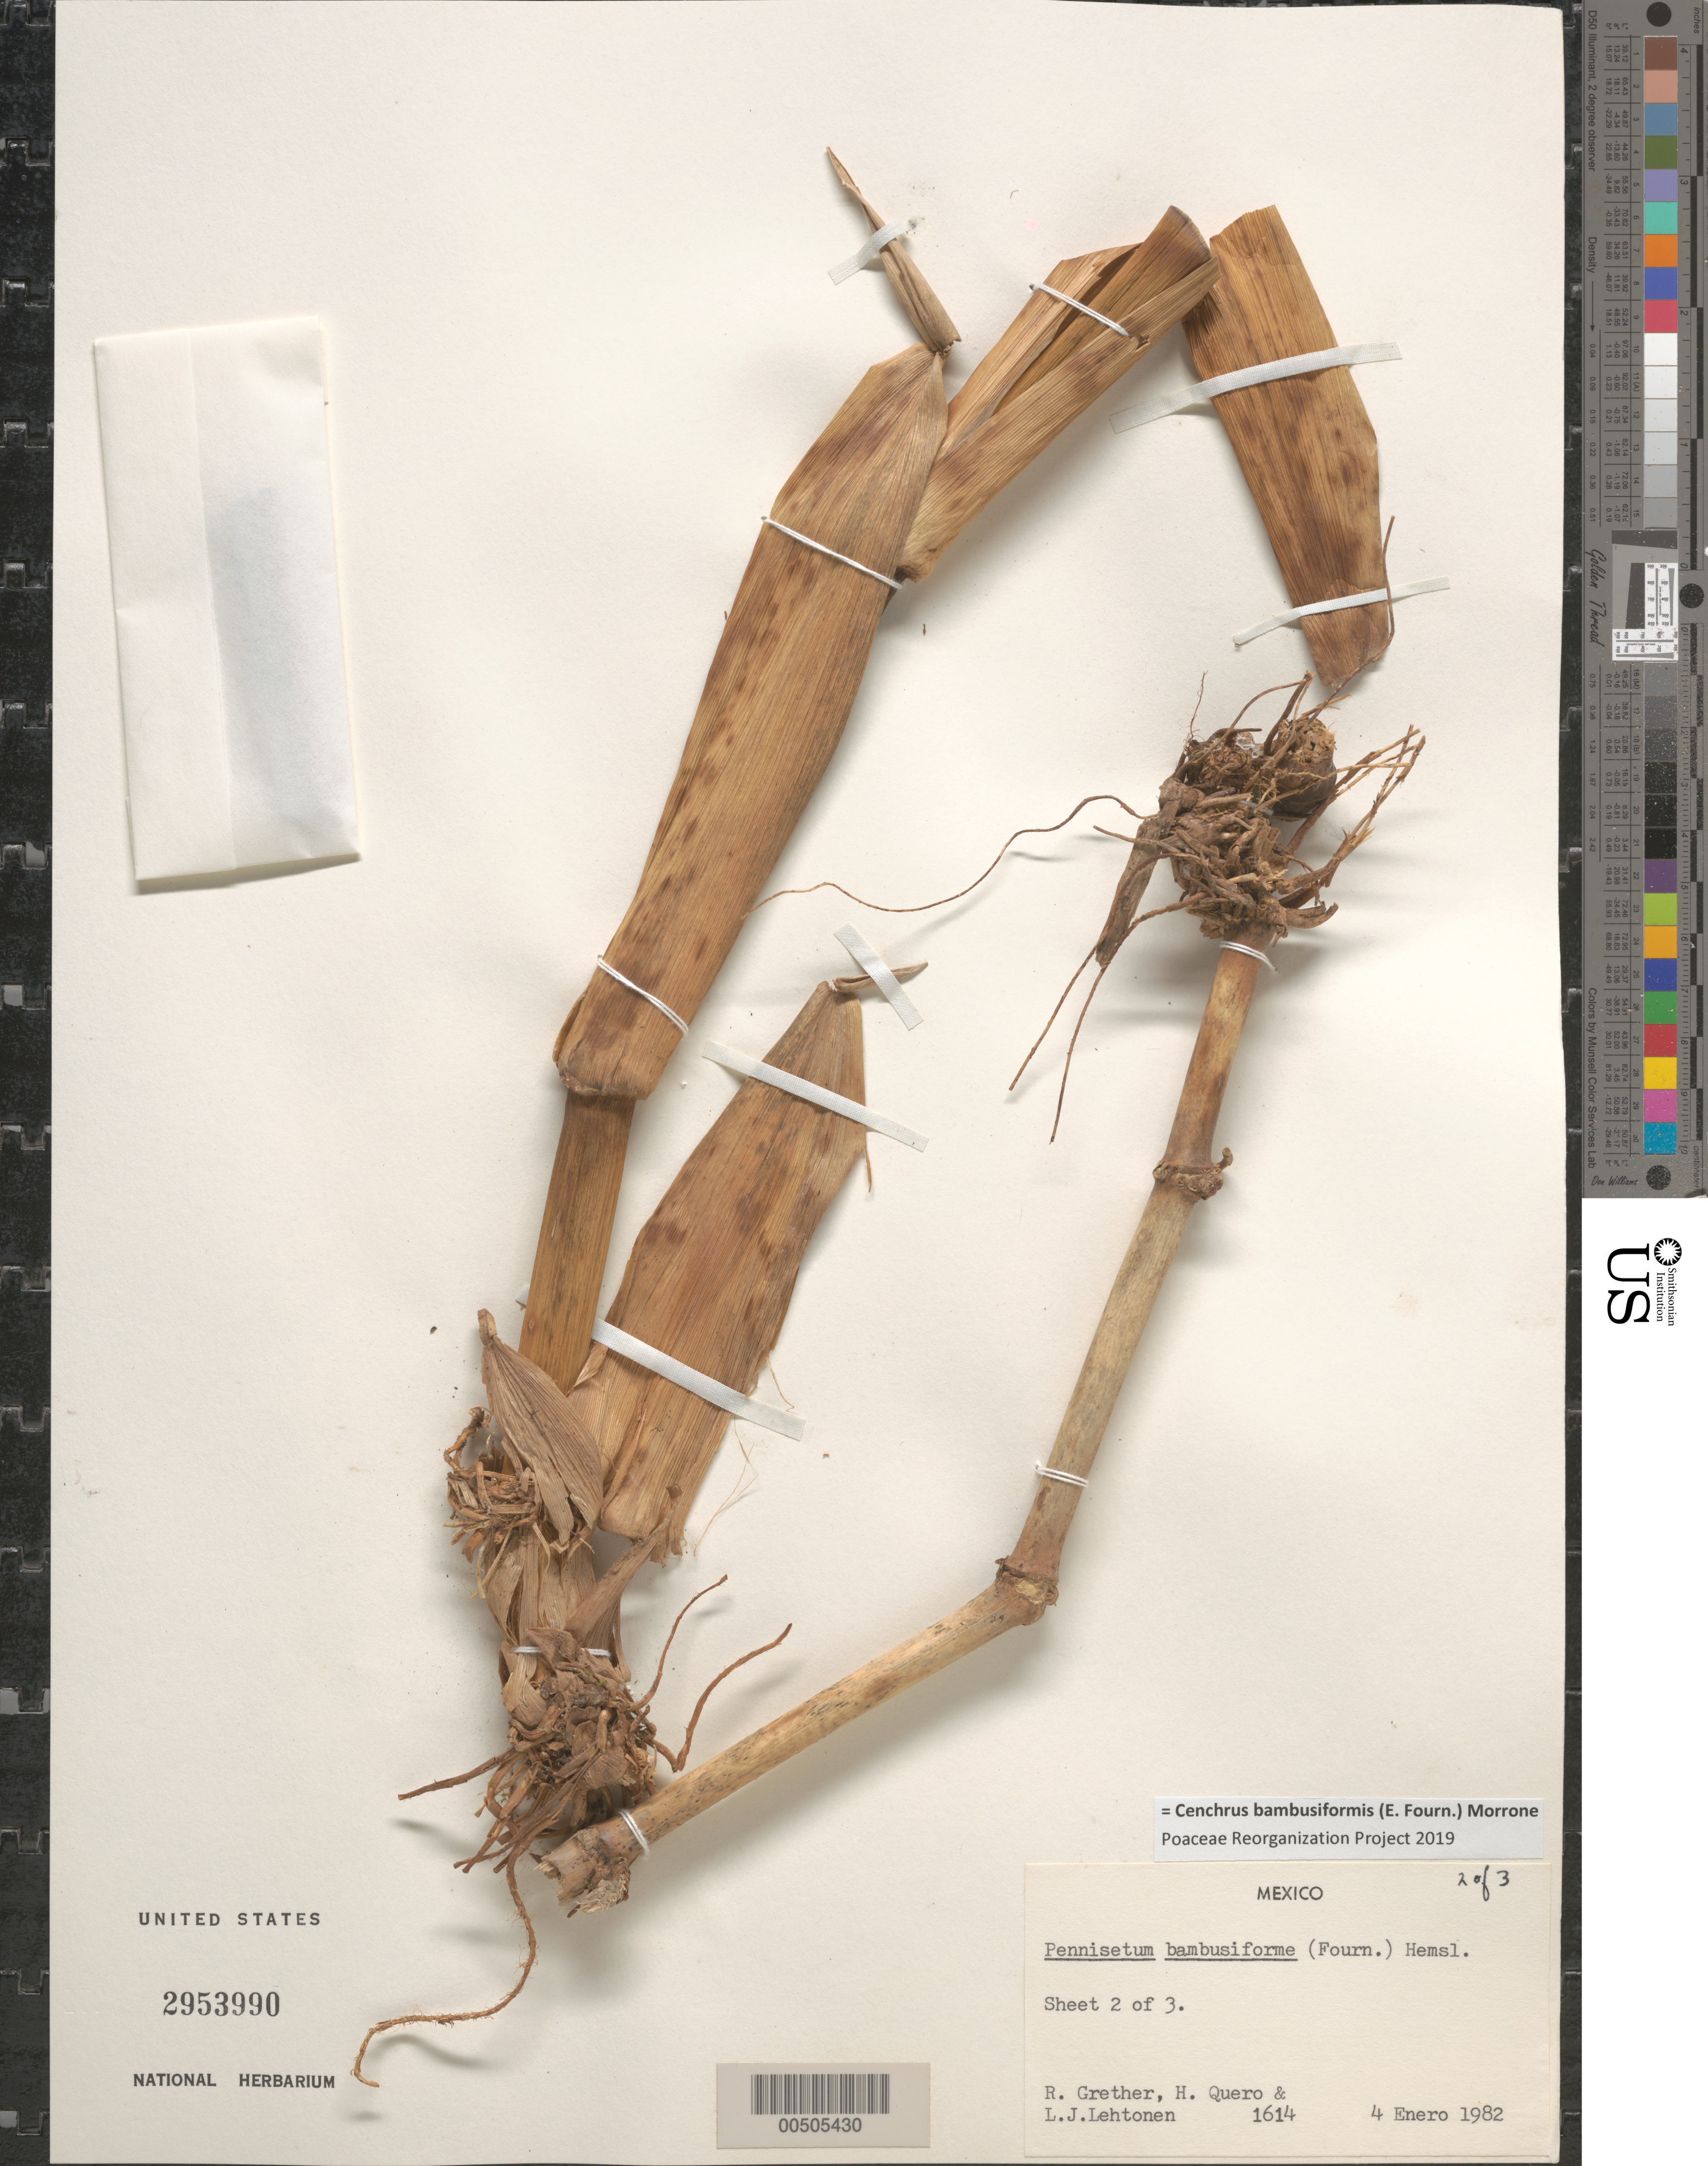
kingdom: Plantae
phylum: Tracheophyta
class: Liliopsida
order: Poales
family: Poaceae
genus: Cenchrus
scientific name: Cenchrus bambusiformis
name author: (E. Fourn.) Morrone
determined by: Poaceae Reorganization Project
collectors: R. Grether, H. Quero & L. Lehtonen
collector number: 1614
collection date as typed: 4 Jan 1982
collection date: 1982-01-04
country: Mexico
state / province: Durango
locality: San Ramon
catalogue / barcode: US 2953990